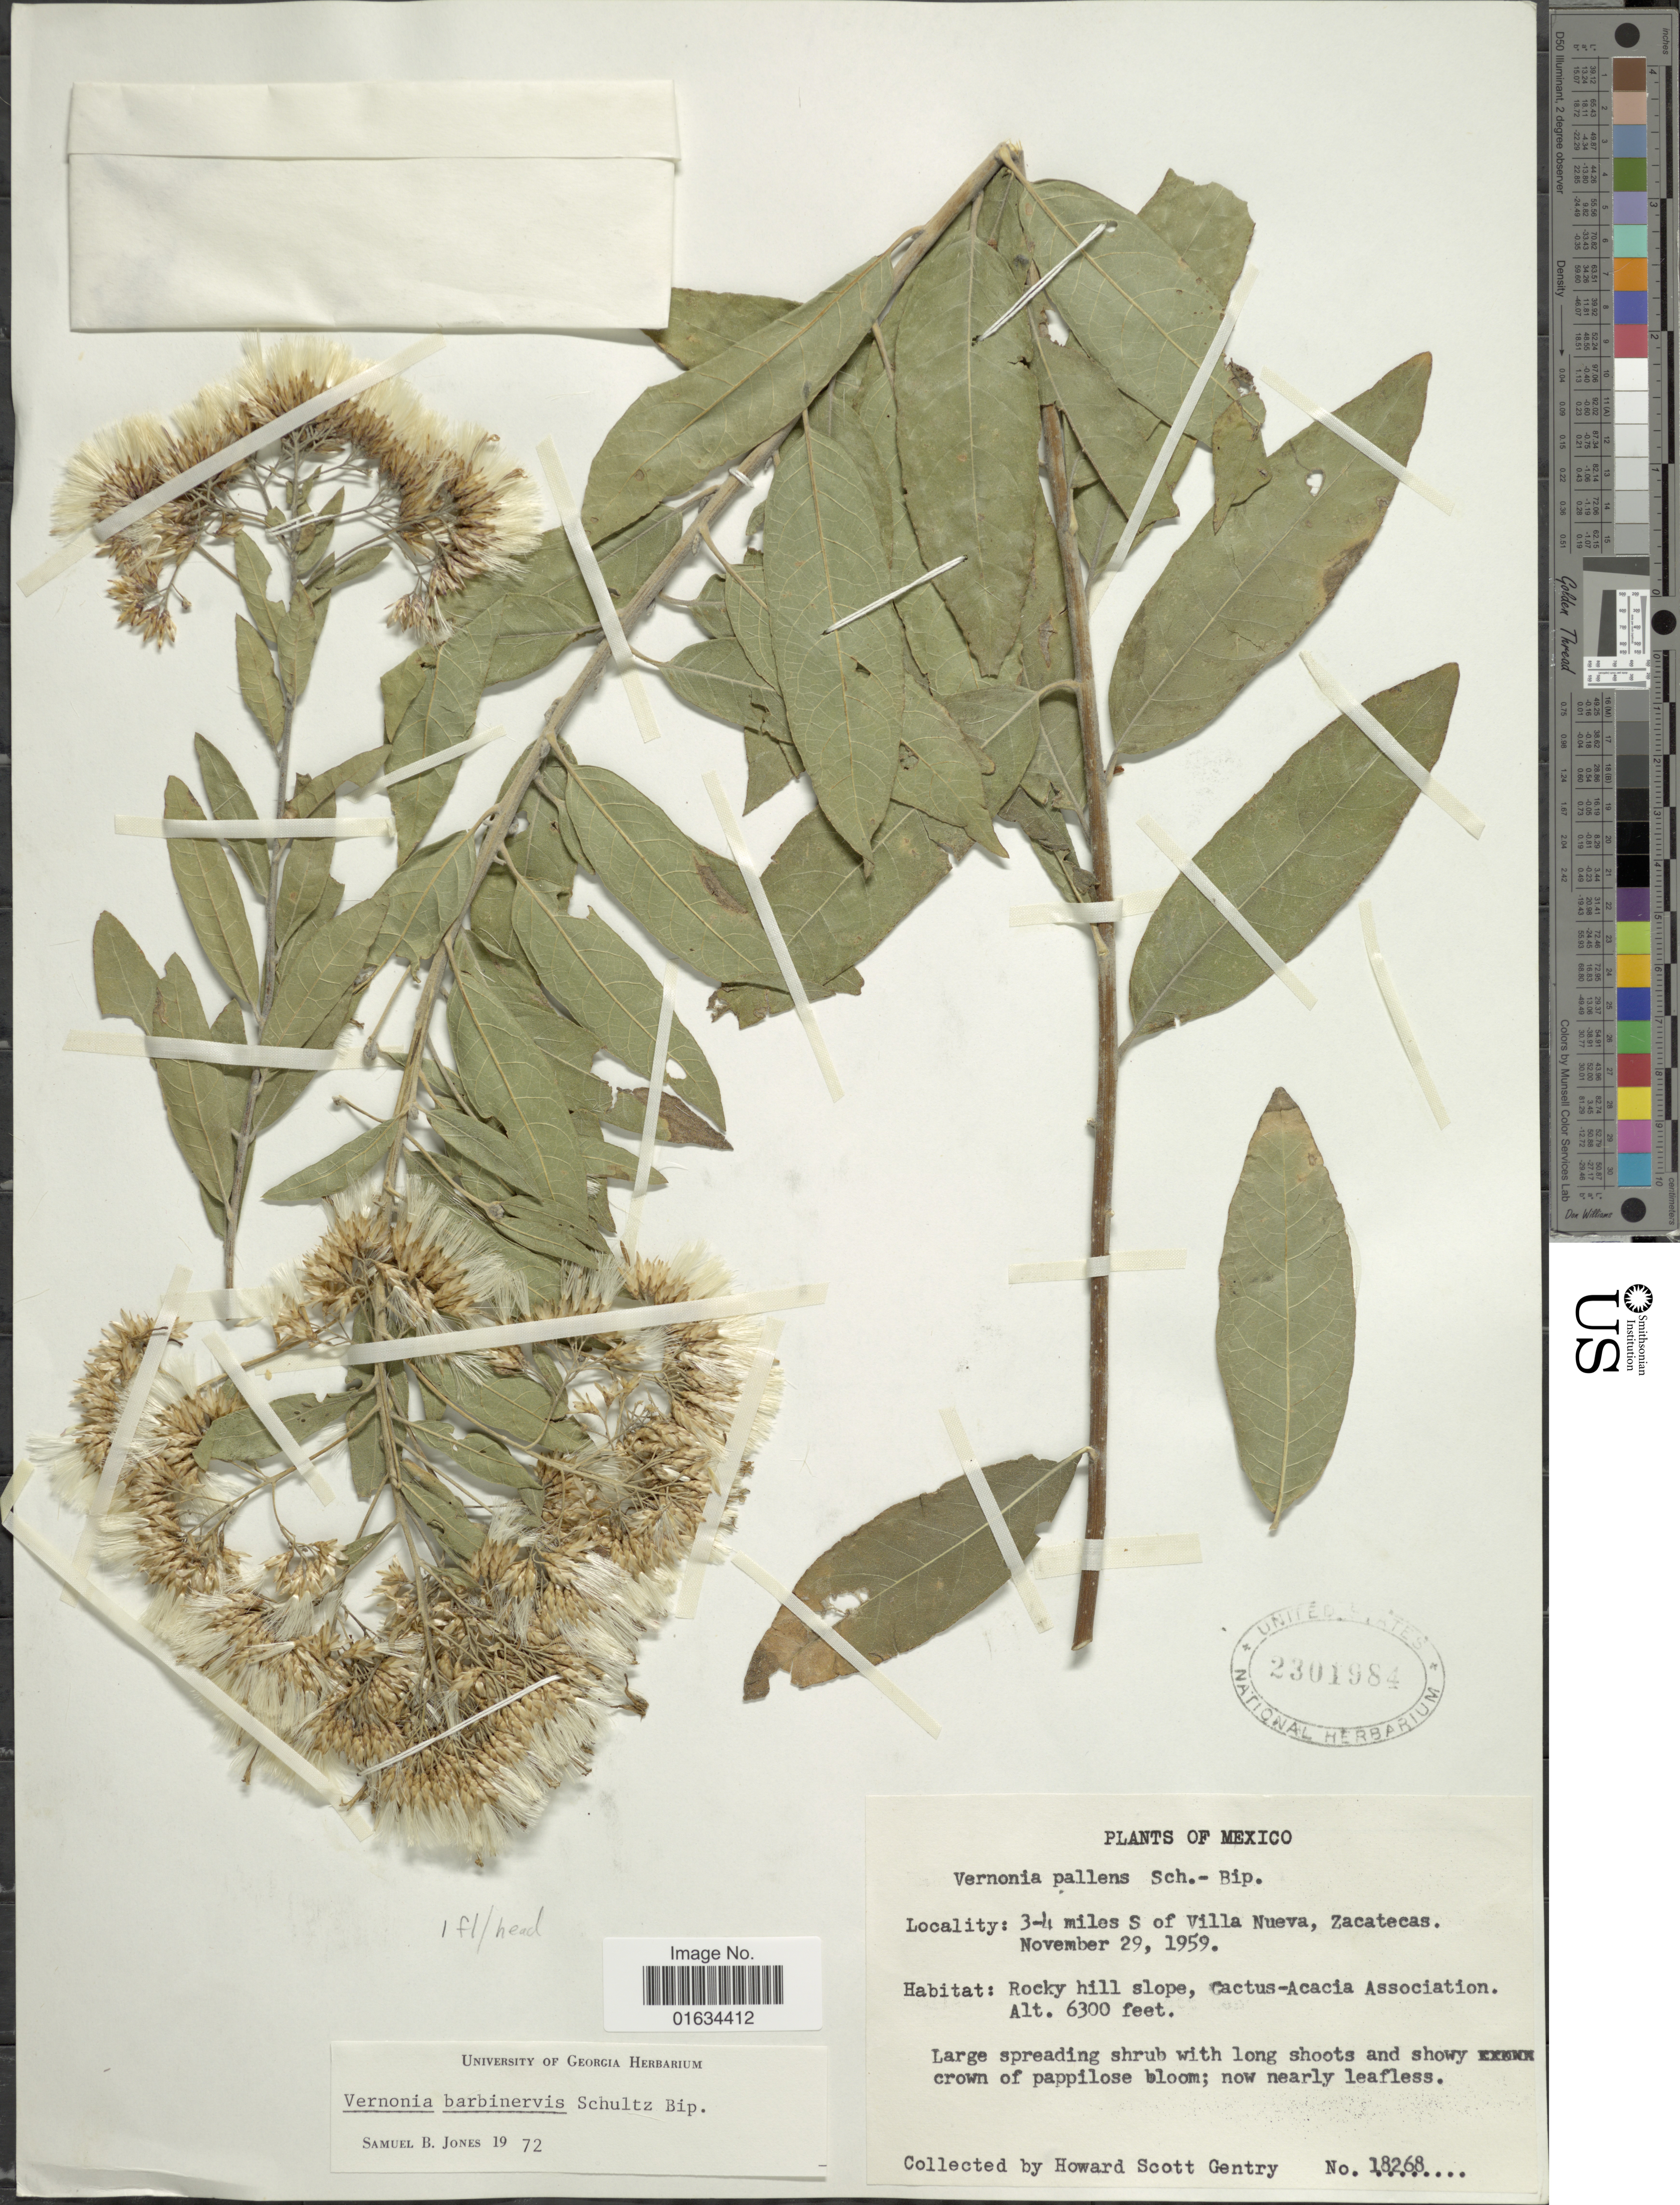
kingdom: Plantae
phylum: Tracheophyta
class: Magnoliopsida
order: Asterales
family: Asteraceae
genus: Eremosis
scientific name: Eremosis barbinervis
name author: (Sch. Bip.) Gleason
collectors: H. S. Gentry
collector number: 18268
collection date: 1959-11-29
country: Mexico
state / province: Zacatecas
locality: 3-4 miles S of Villa Nueva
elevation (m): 1920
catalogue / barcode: US 2301984